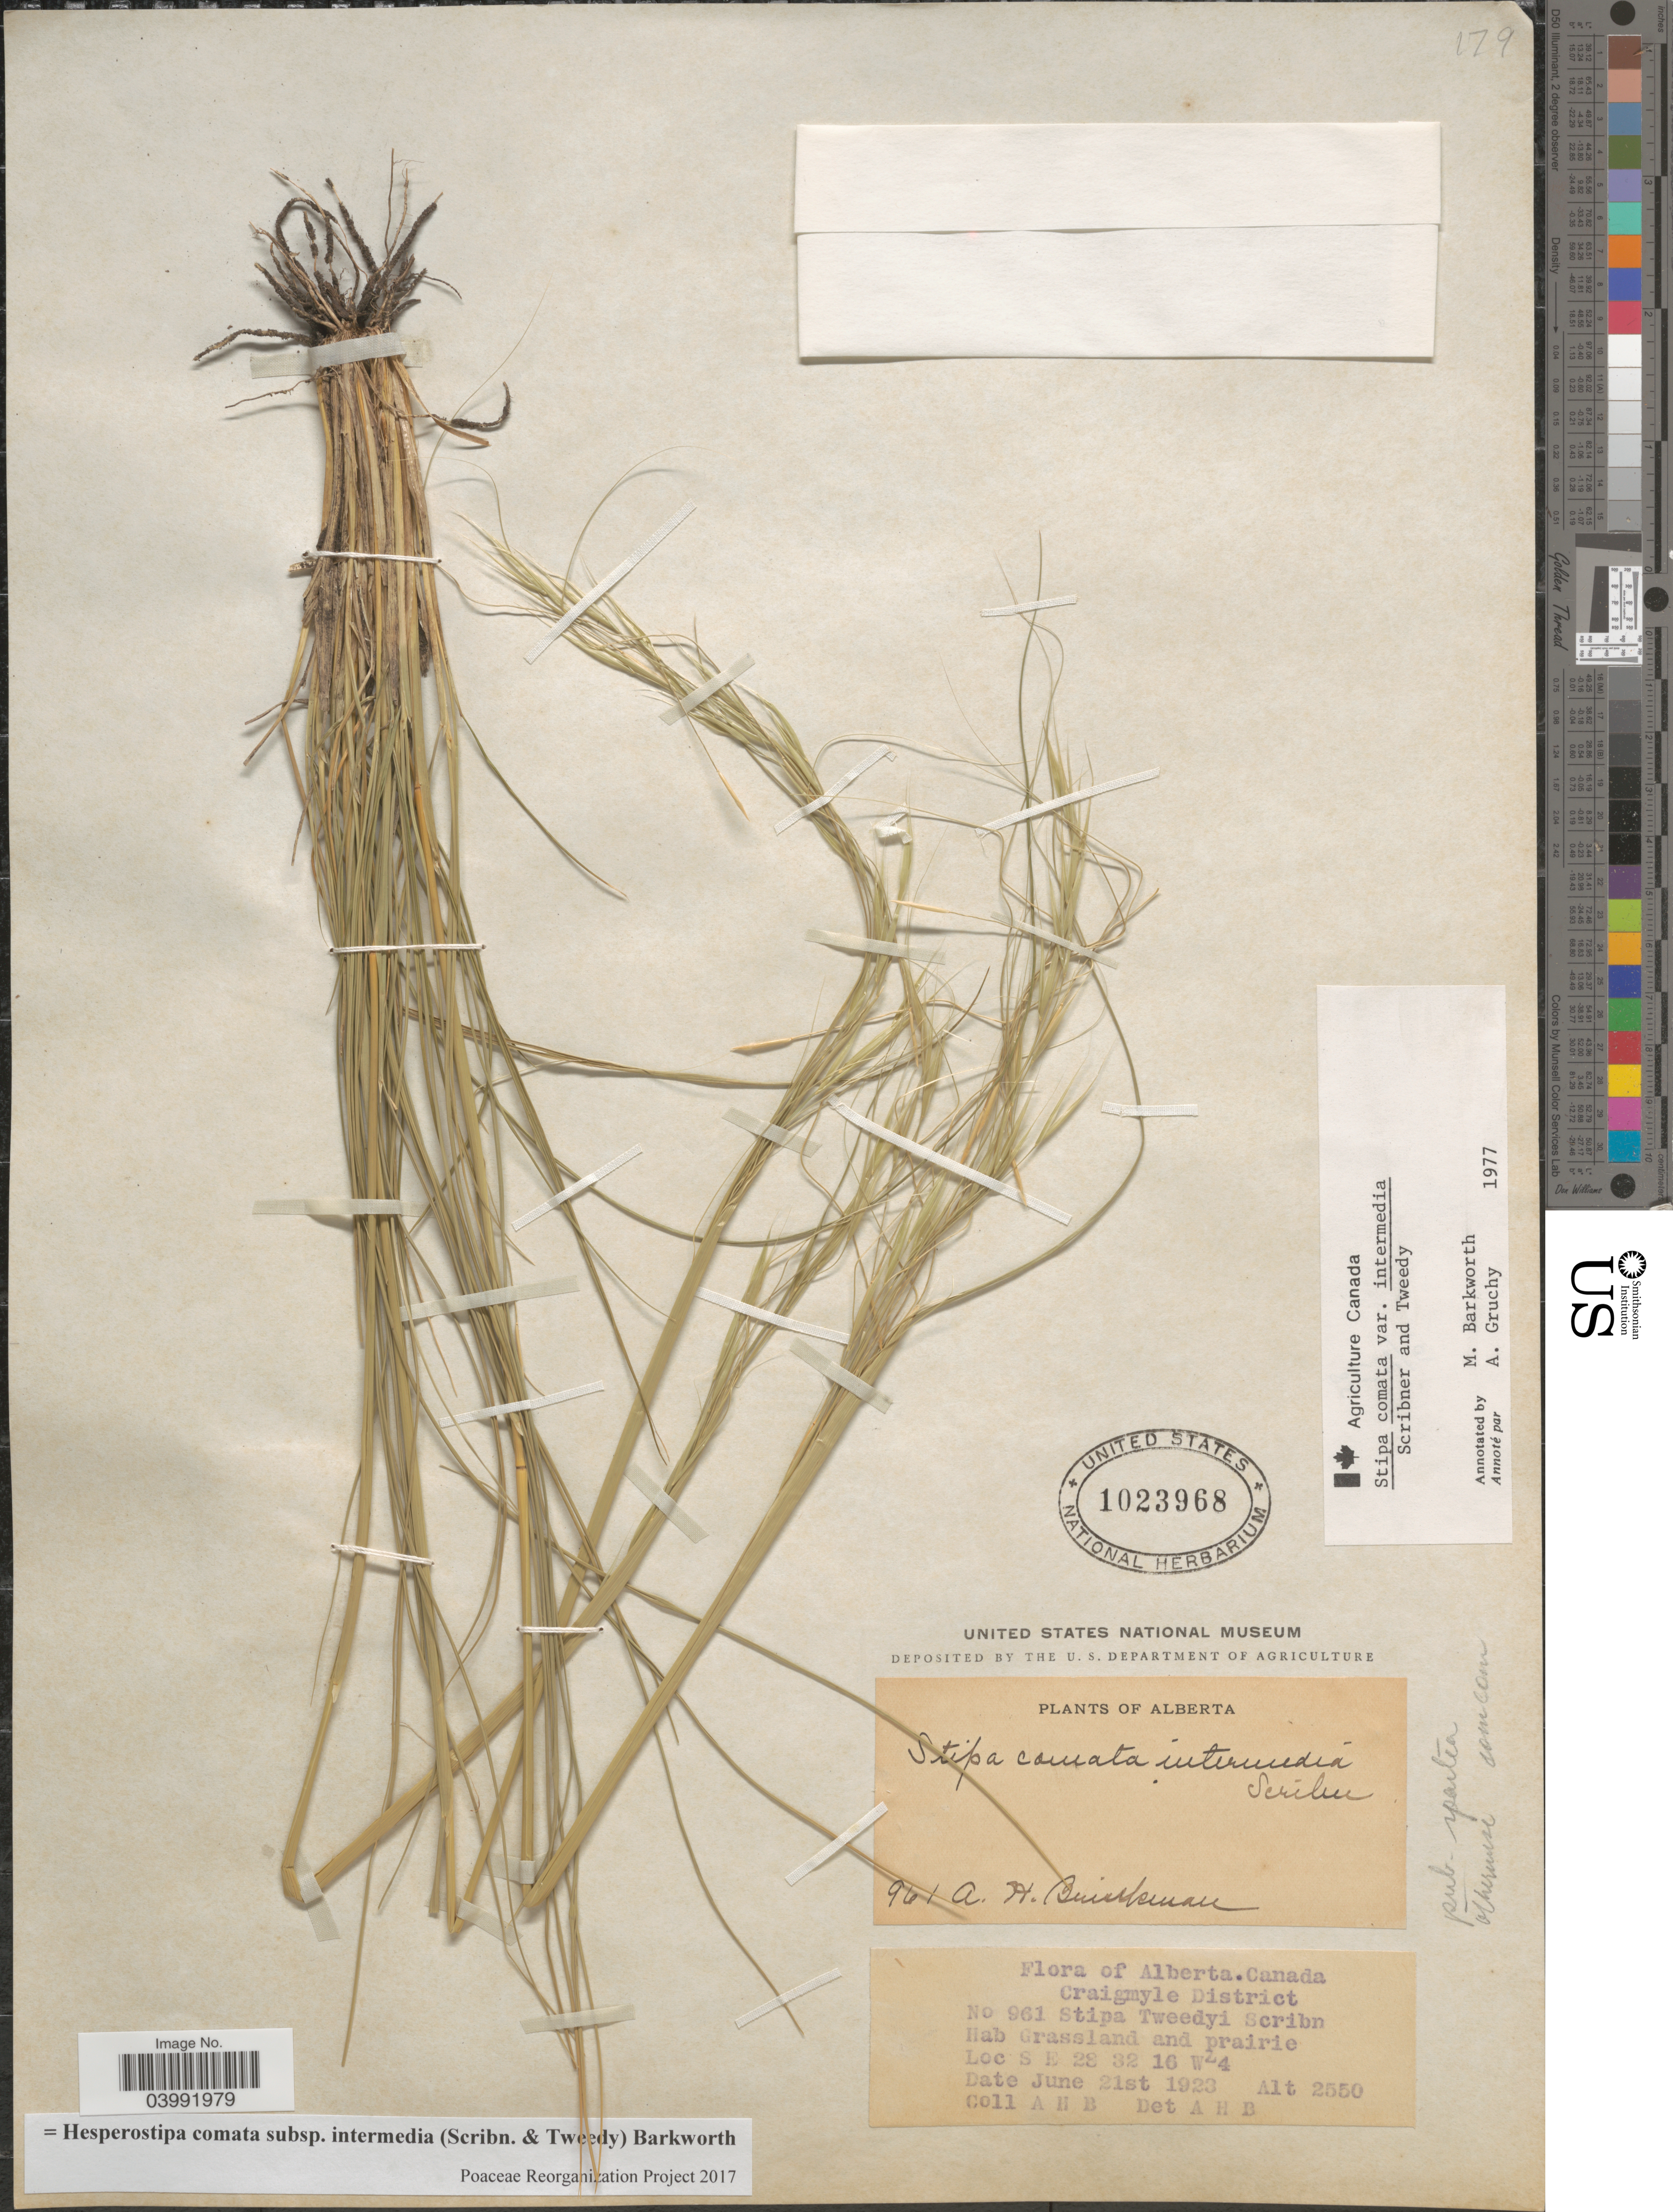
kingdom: Plantae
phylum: Tracheophyta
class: Liliopsida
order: Poales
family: Poaceae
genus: Hesperostipa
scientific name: Hesperostipa comata subsp. intermedia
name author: (Scribn. & Tweedy) Barkworth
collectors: A. Brinkman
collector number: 961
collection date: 1923-06-21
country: Canada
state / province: Alberta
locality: Craigmyle District. S E 28 32 16 W2 4.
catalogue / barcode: US 1023968